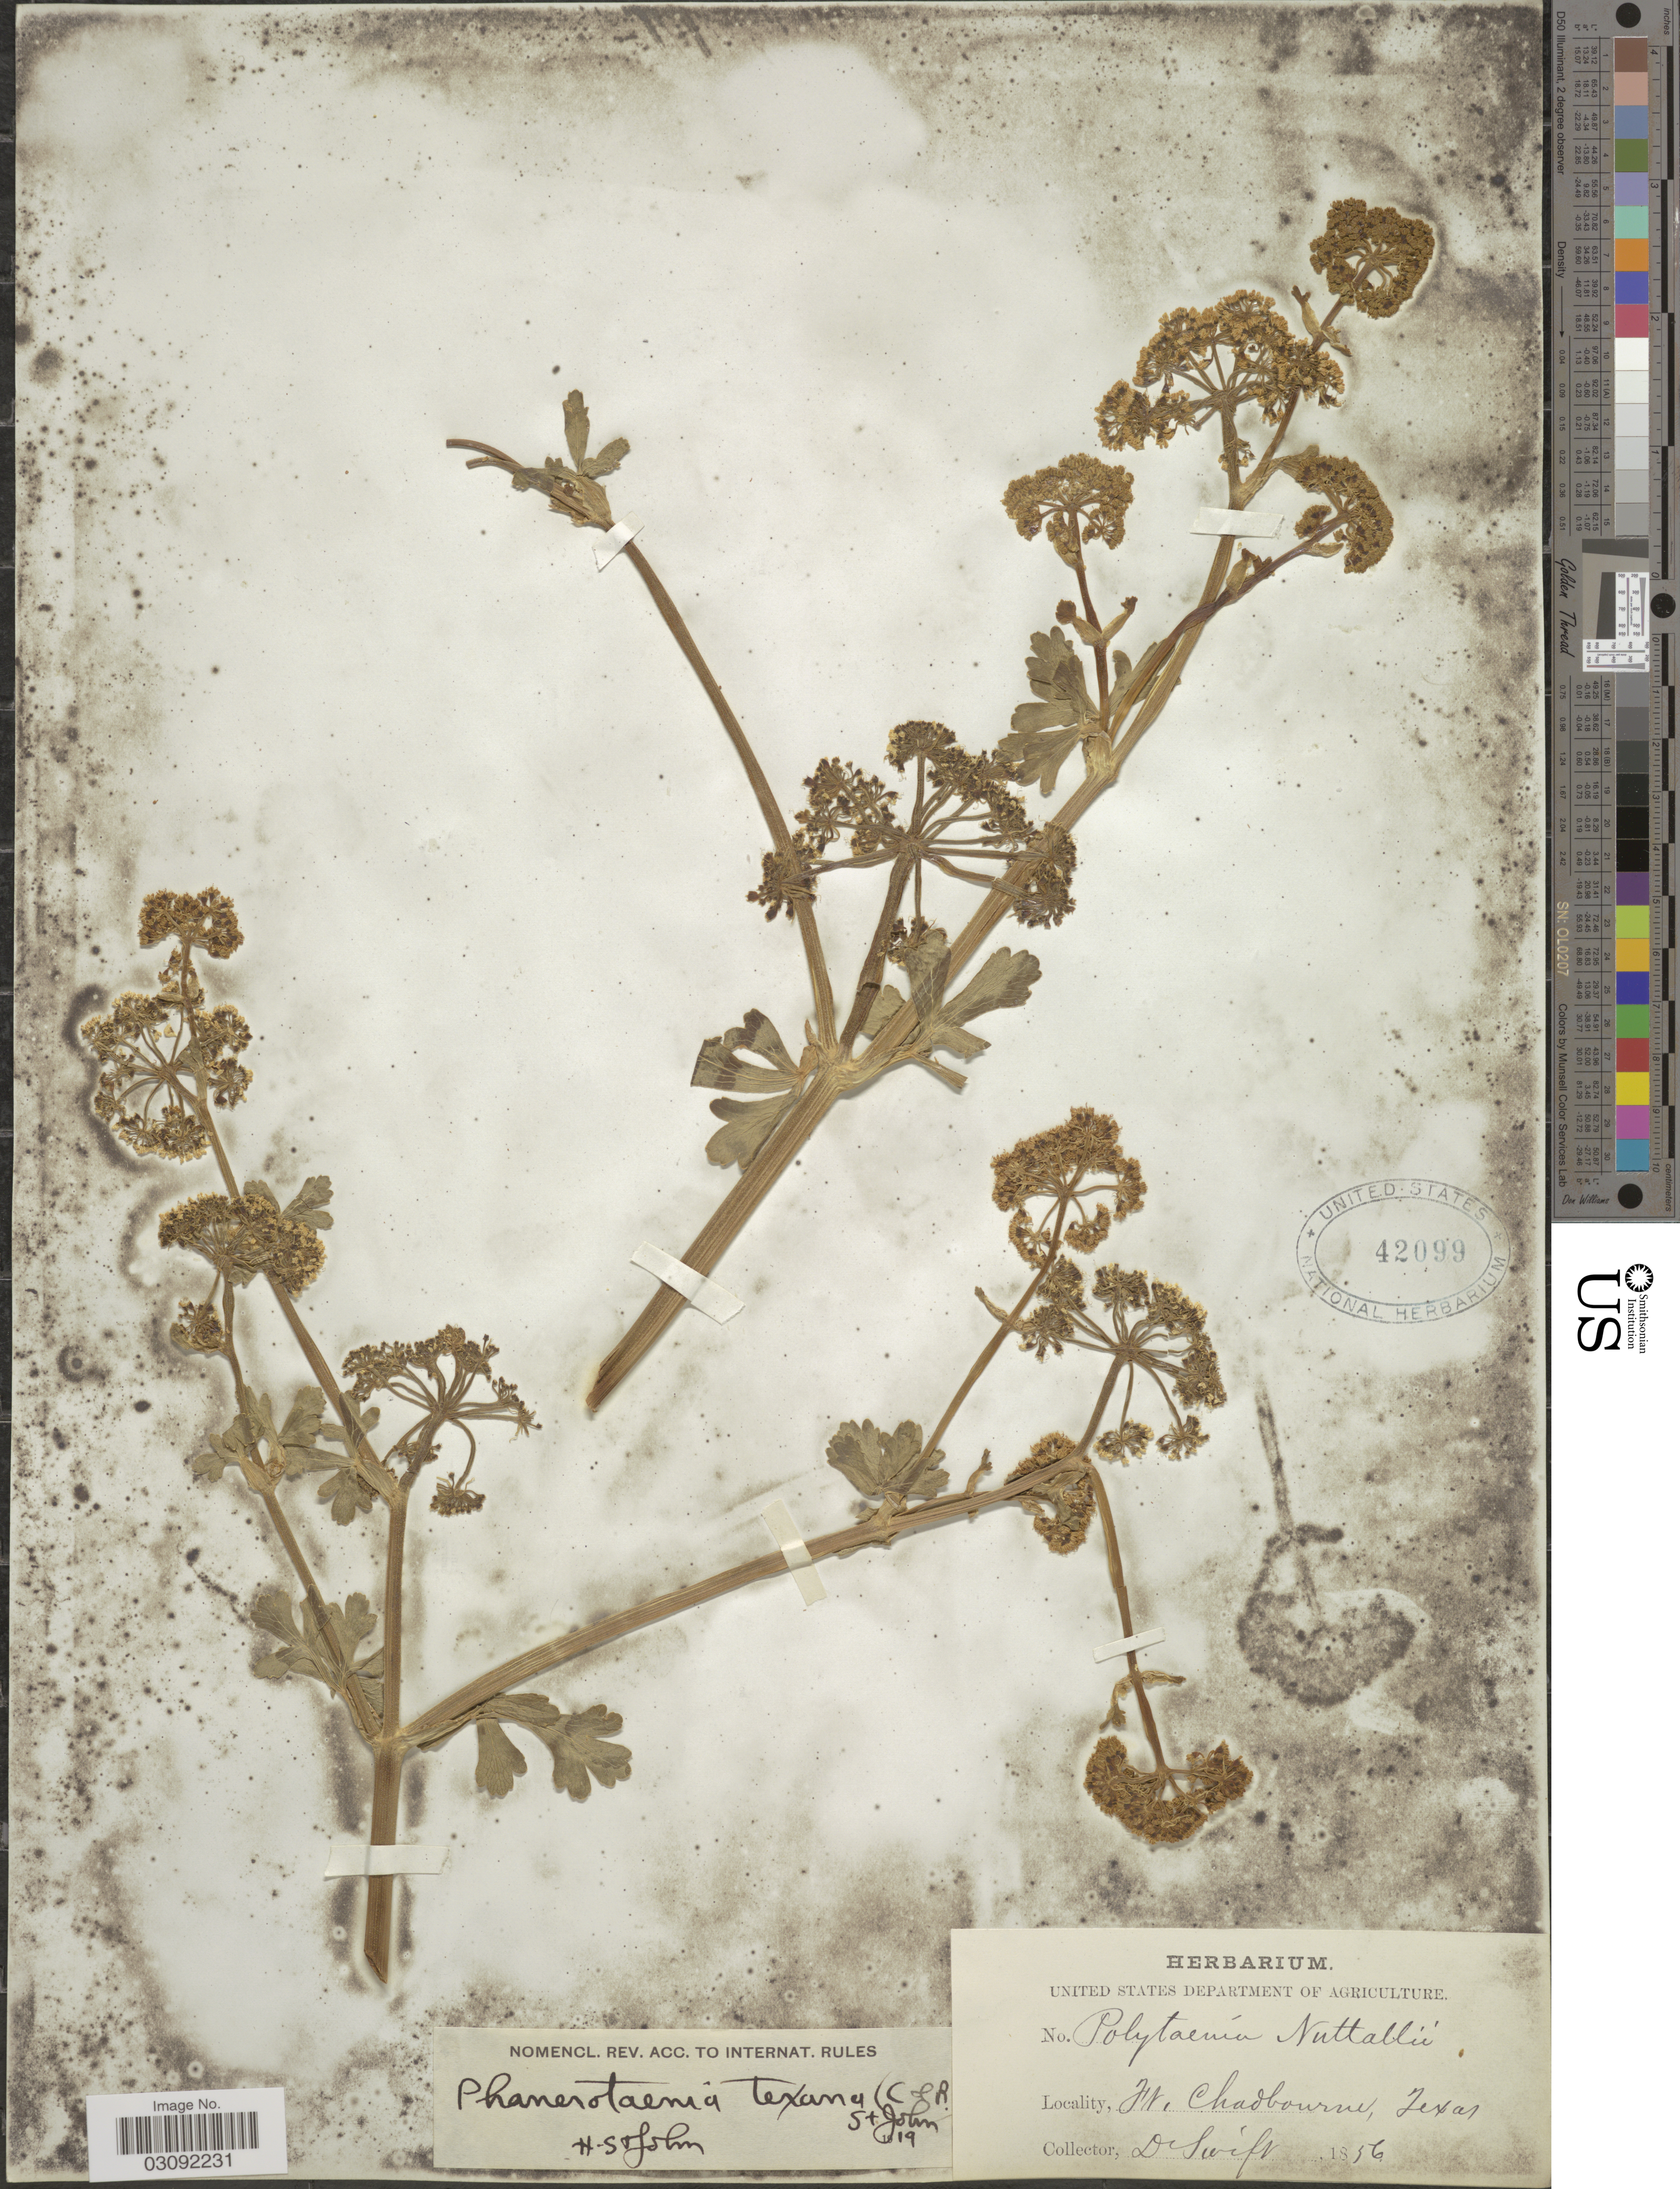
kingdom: Plantae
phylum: Tracheophyta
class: Magnoliopsida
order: Apiales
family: Apiaceae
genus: Polytaenia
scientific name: Polytaenia texana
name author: (J.M. Coult. & Rose) Mathias & Constance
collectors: Swift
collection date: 1856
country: United States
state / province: Texas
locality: Pr. Chadbourne.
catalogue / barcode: US 42099